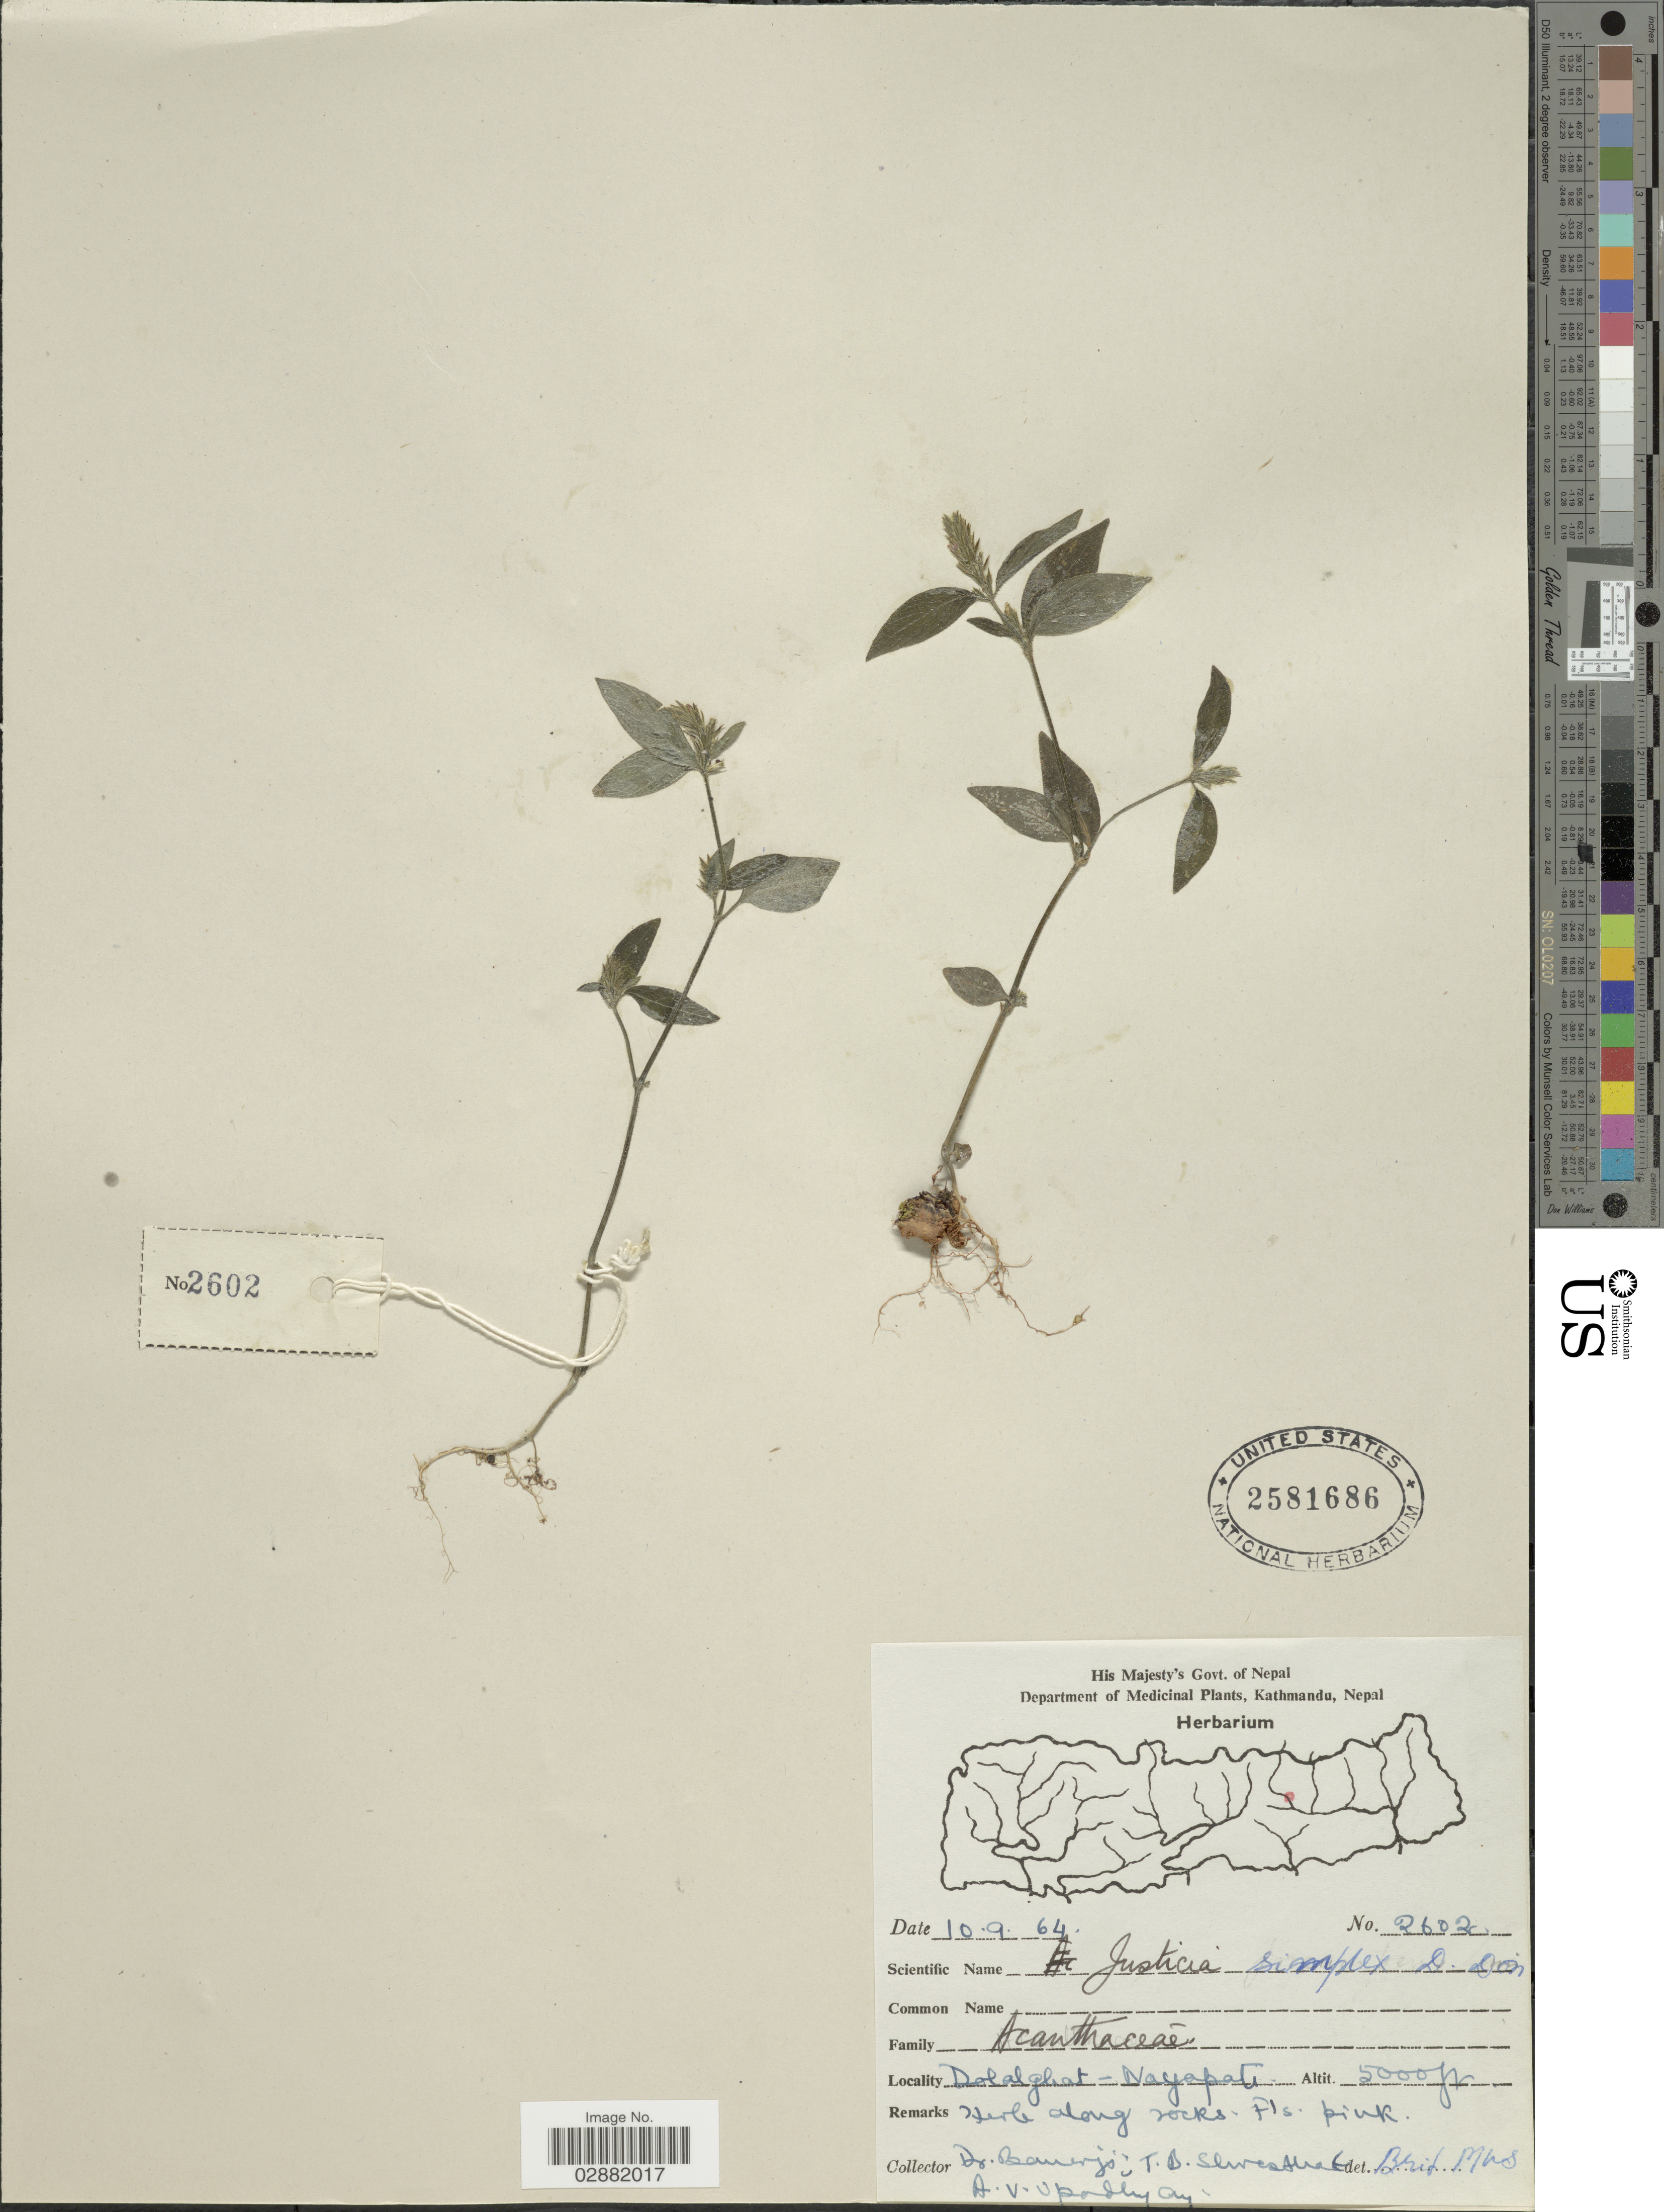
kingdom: Plantae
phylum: Tracheophyta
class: Magnoliopsida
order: Lamiales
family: Acanthaceae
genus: Justicia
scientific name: Justicia simplex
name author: D. Don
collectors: -. Banerji, T. B. Shrestha & A. V. Upadhyay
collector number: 2602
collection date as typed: Transcribed d/m/y: 10/9/64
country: Nepal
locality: Dolalghat-Nayapati.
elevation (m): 1524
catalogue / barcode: US 2581686